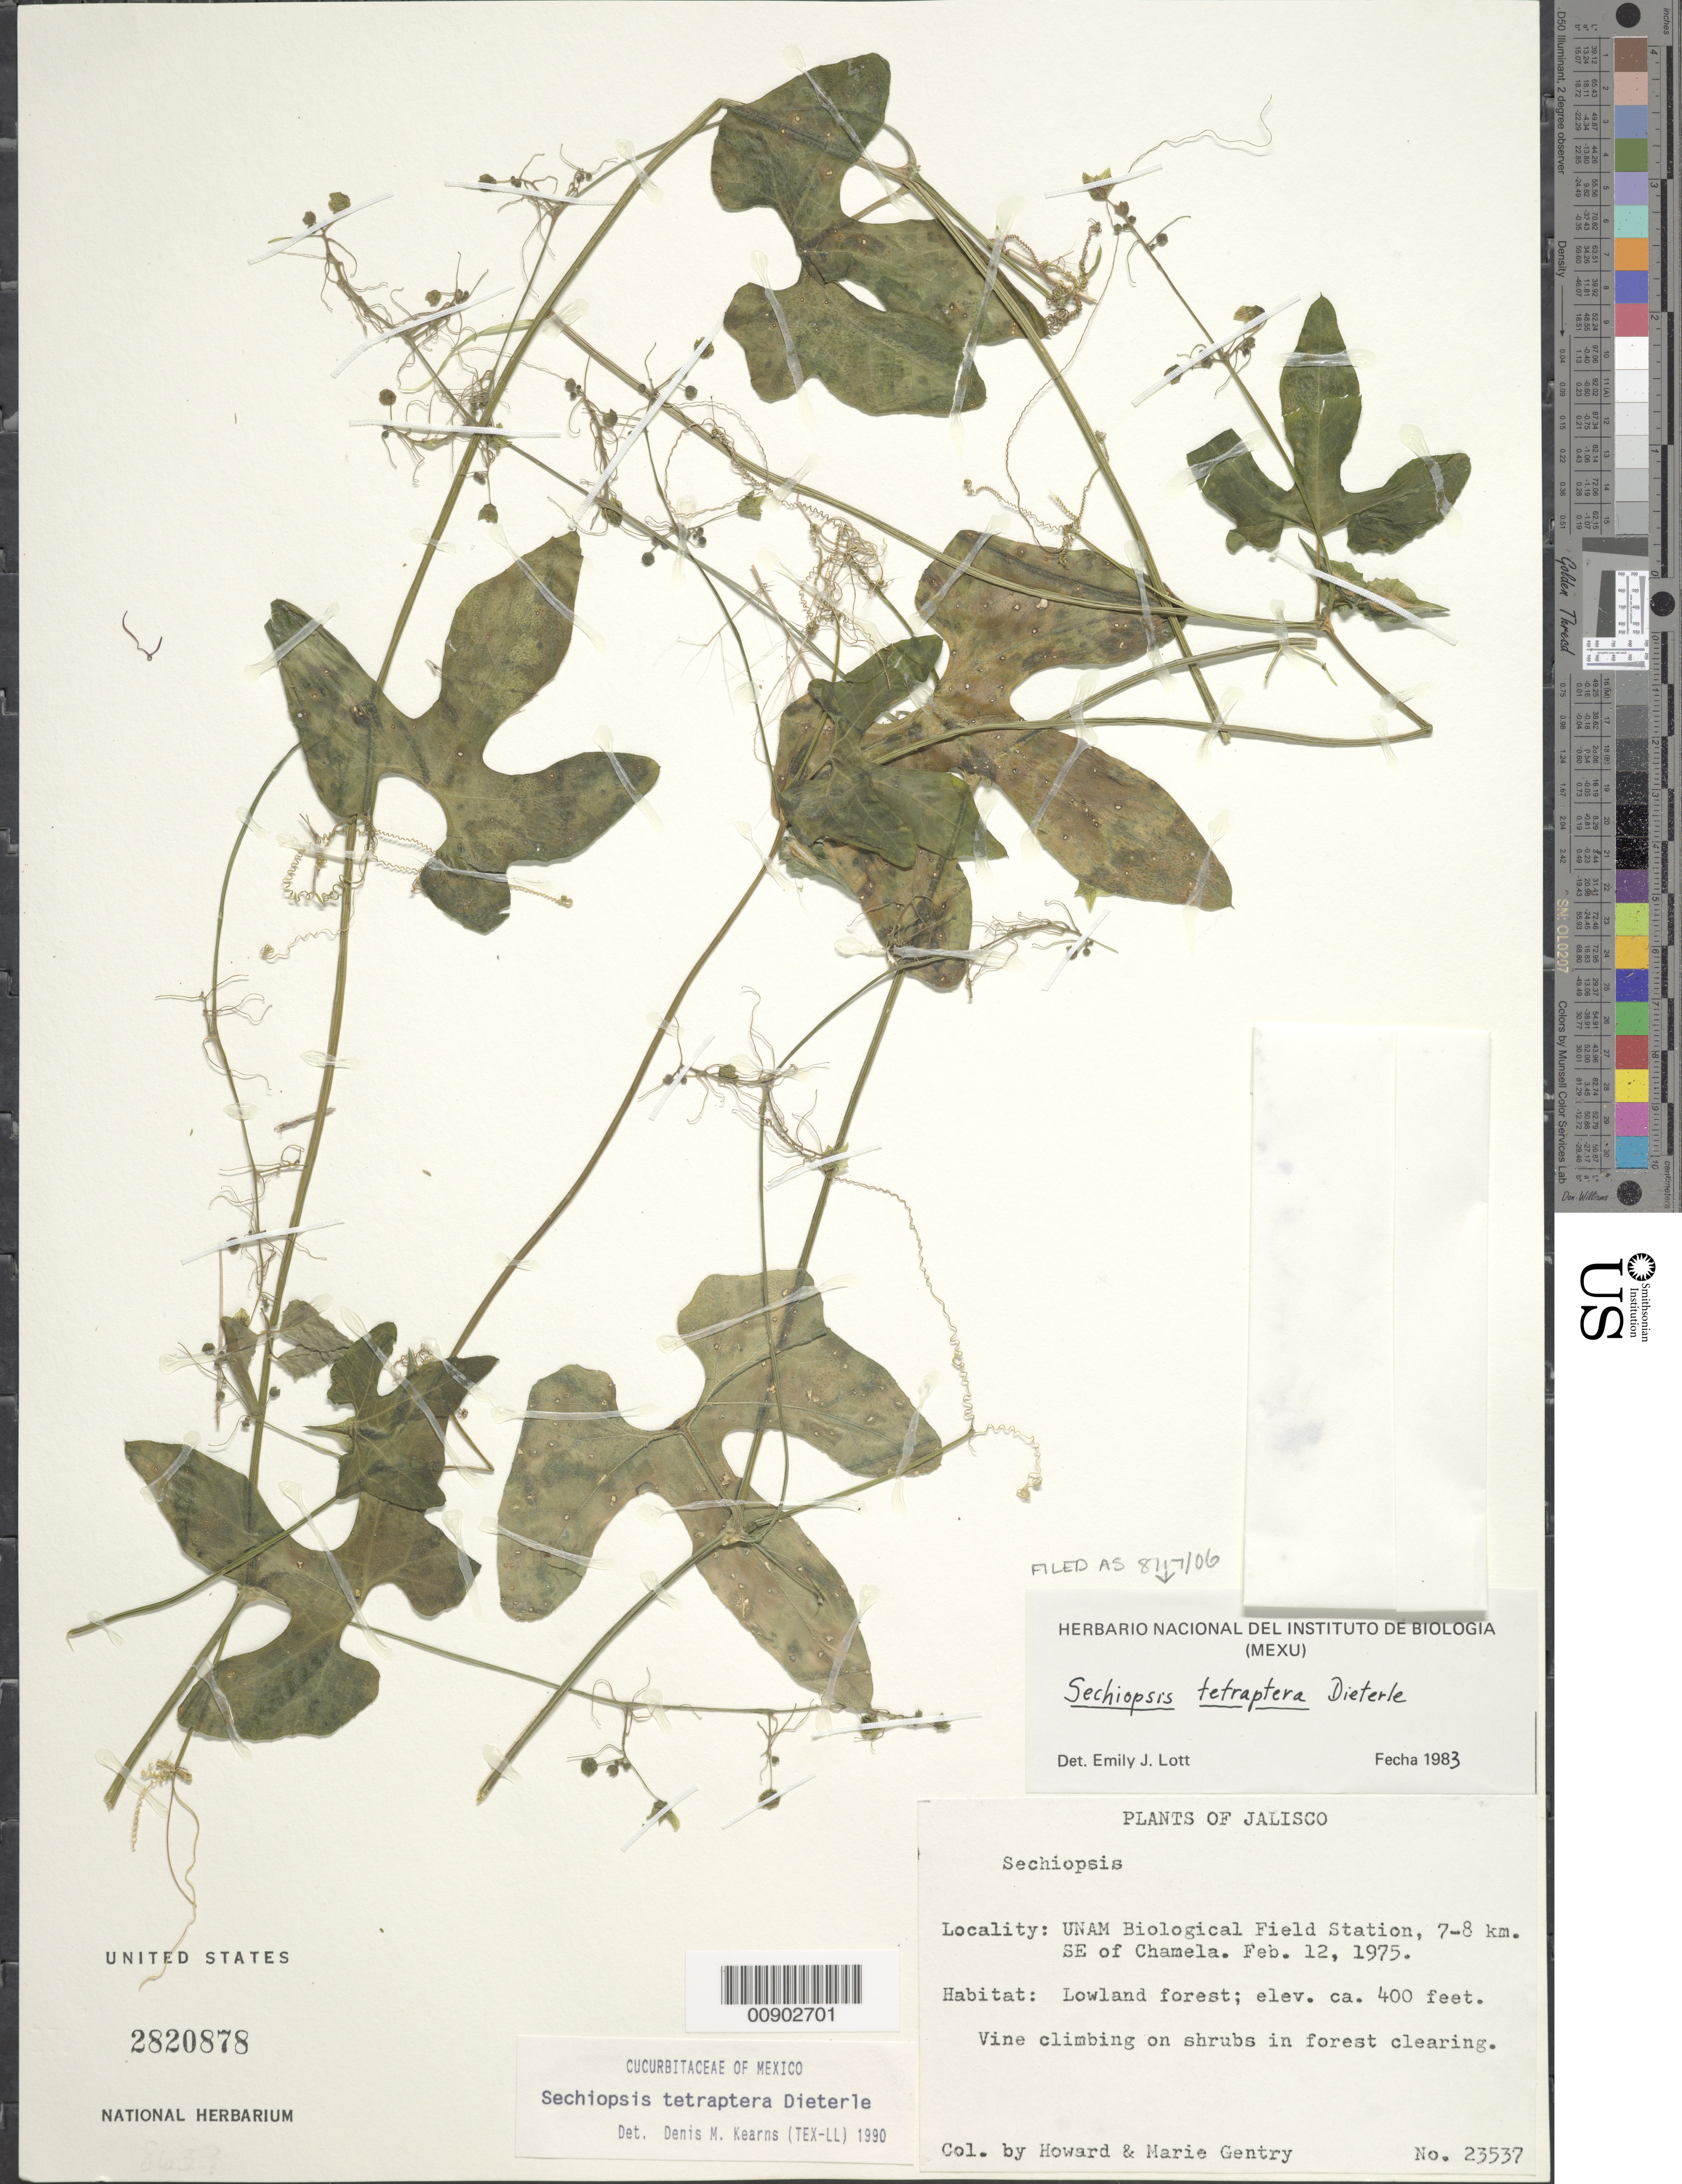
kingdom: Plantae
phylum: Tracheophyta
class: Magnoliopsida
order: Cucurbitales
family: Cucurbitaceae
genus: Sechiopsis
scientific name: Sechiopsis tetraptera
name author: Dieterle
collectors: H. S. Gentry & M. Gentry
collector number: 23537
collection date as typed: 12 Feb 1975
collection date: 1975-02-12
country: Mexico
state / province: Jalisco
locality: UNAM Biological Field Station, 7-8 km. SE of Chamela, Jalisco.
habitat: Lowland forest. Climbing on shrubs in forest clearing.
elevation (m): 122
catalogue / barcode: US 2820878